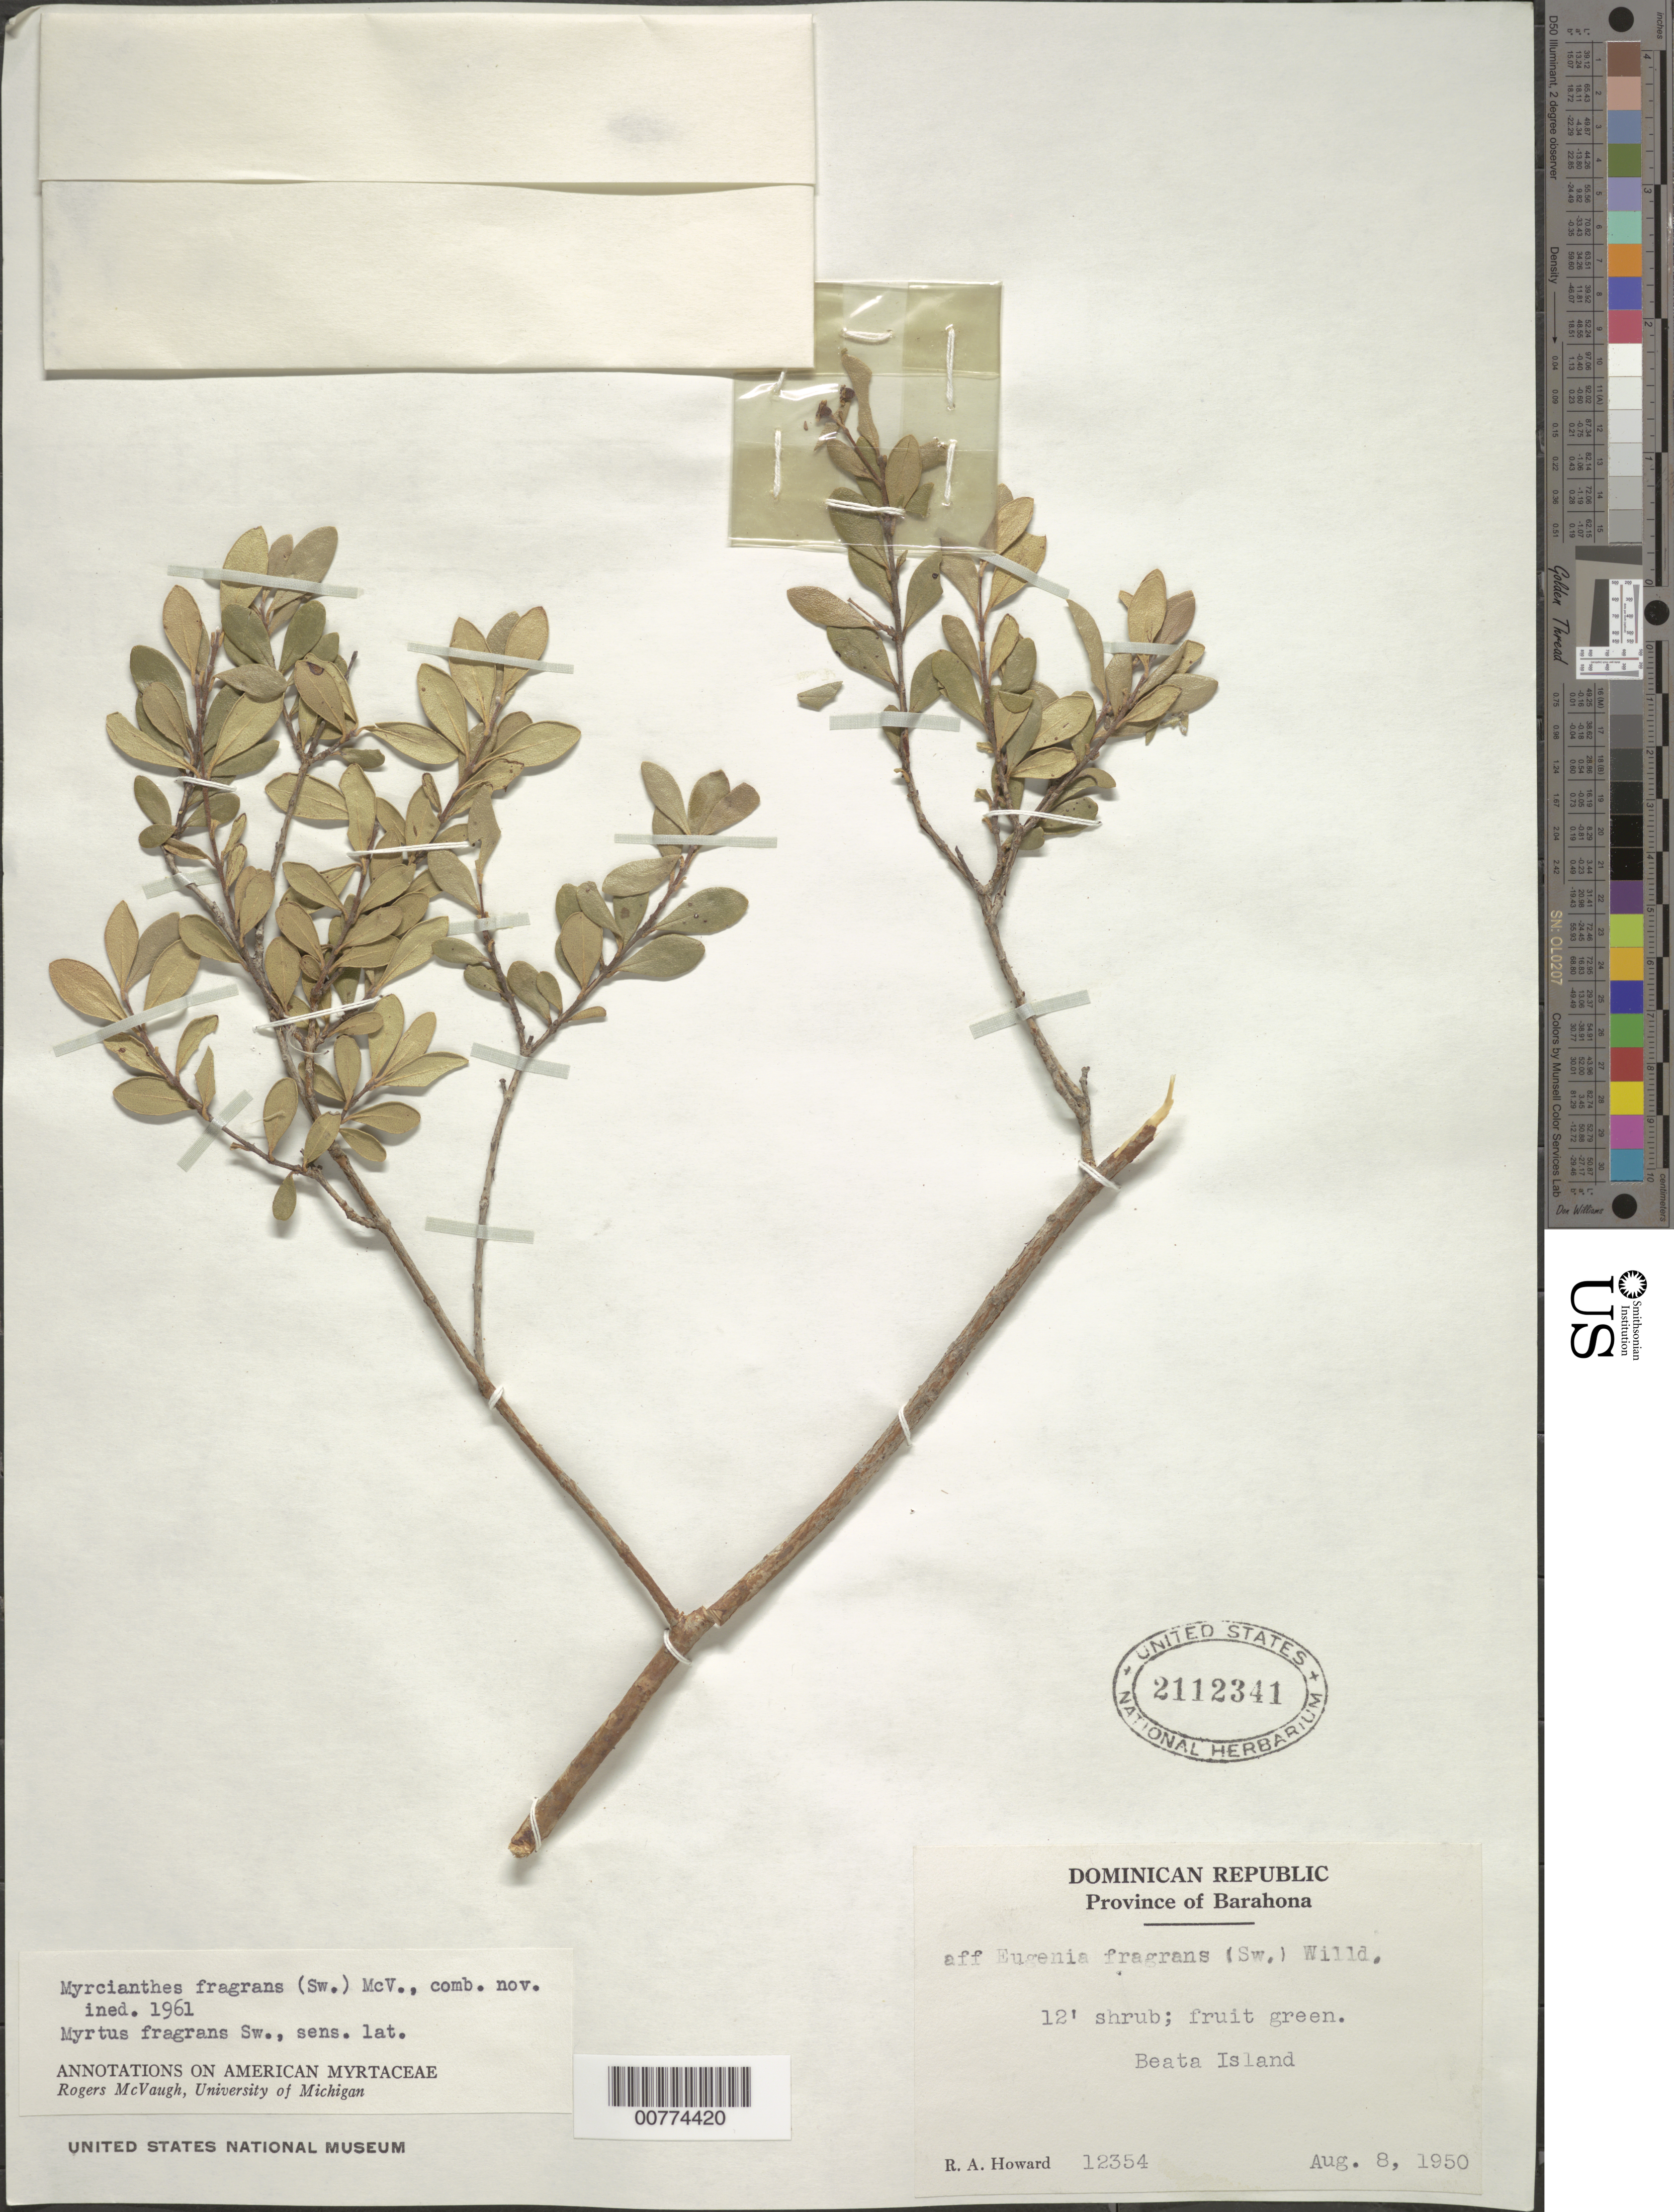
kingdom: Plantae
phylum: Tracheophyta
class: Magnoliopsida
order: Myrtales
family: Myrtaceae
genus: Myrcianthes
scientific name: Myrcianthes fragrans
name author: (Sw.) McVaugh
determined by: McVaugh, R.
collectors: R. A. Howard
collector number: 12354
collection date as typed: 08 Aug 1950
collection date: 1950-08-08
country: Dominican Republic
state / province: Barahona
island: Hispaniola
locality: Beata Island.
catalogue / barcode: US 2112341